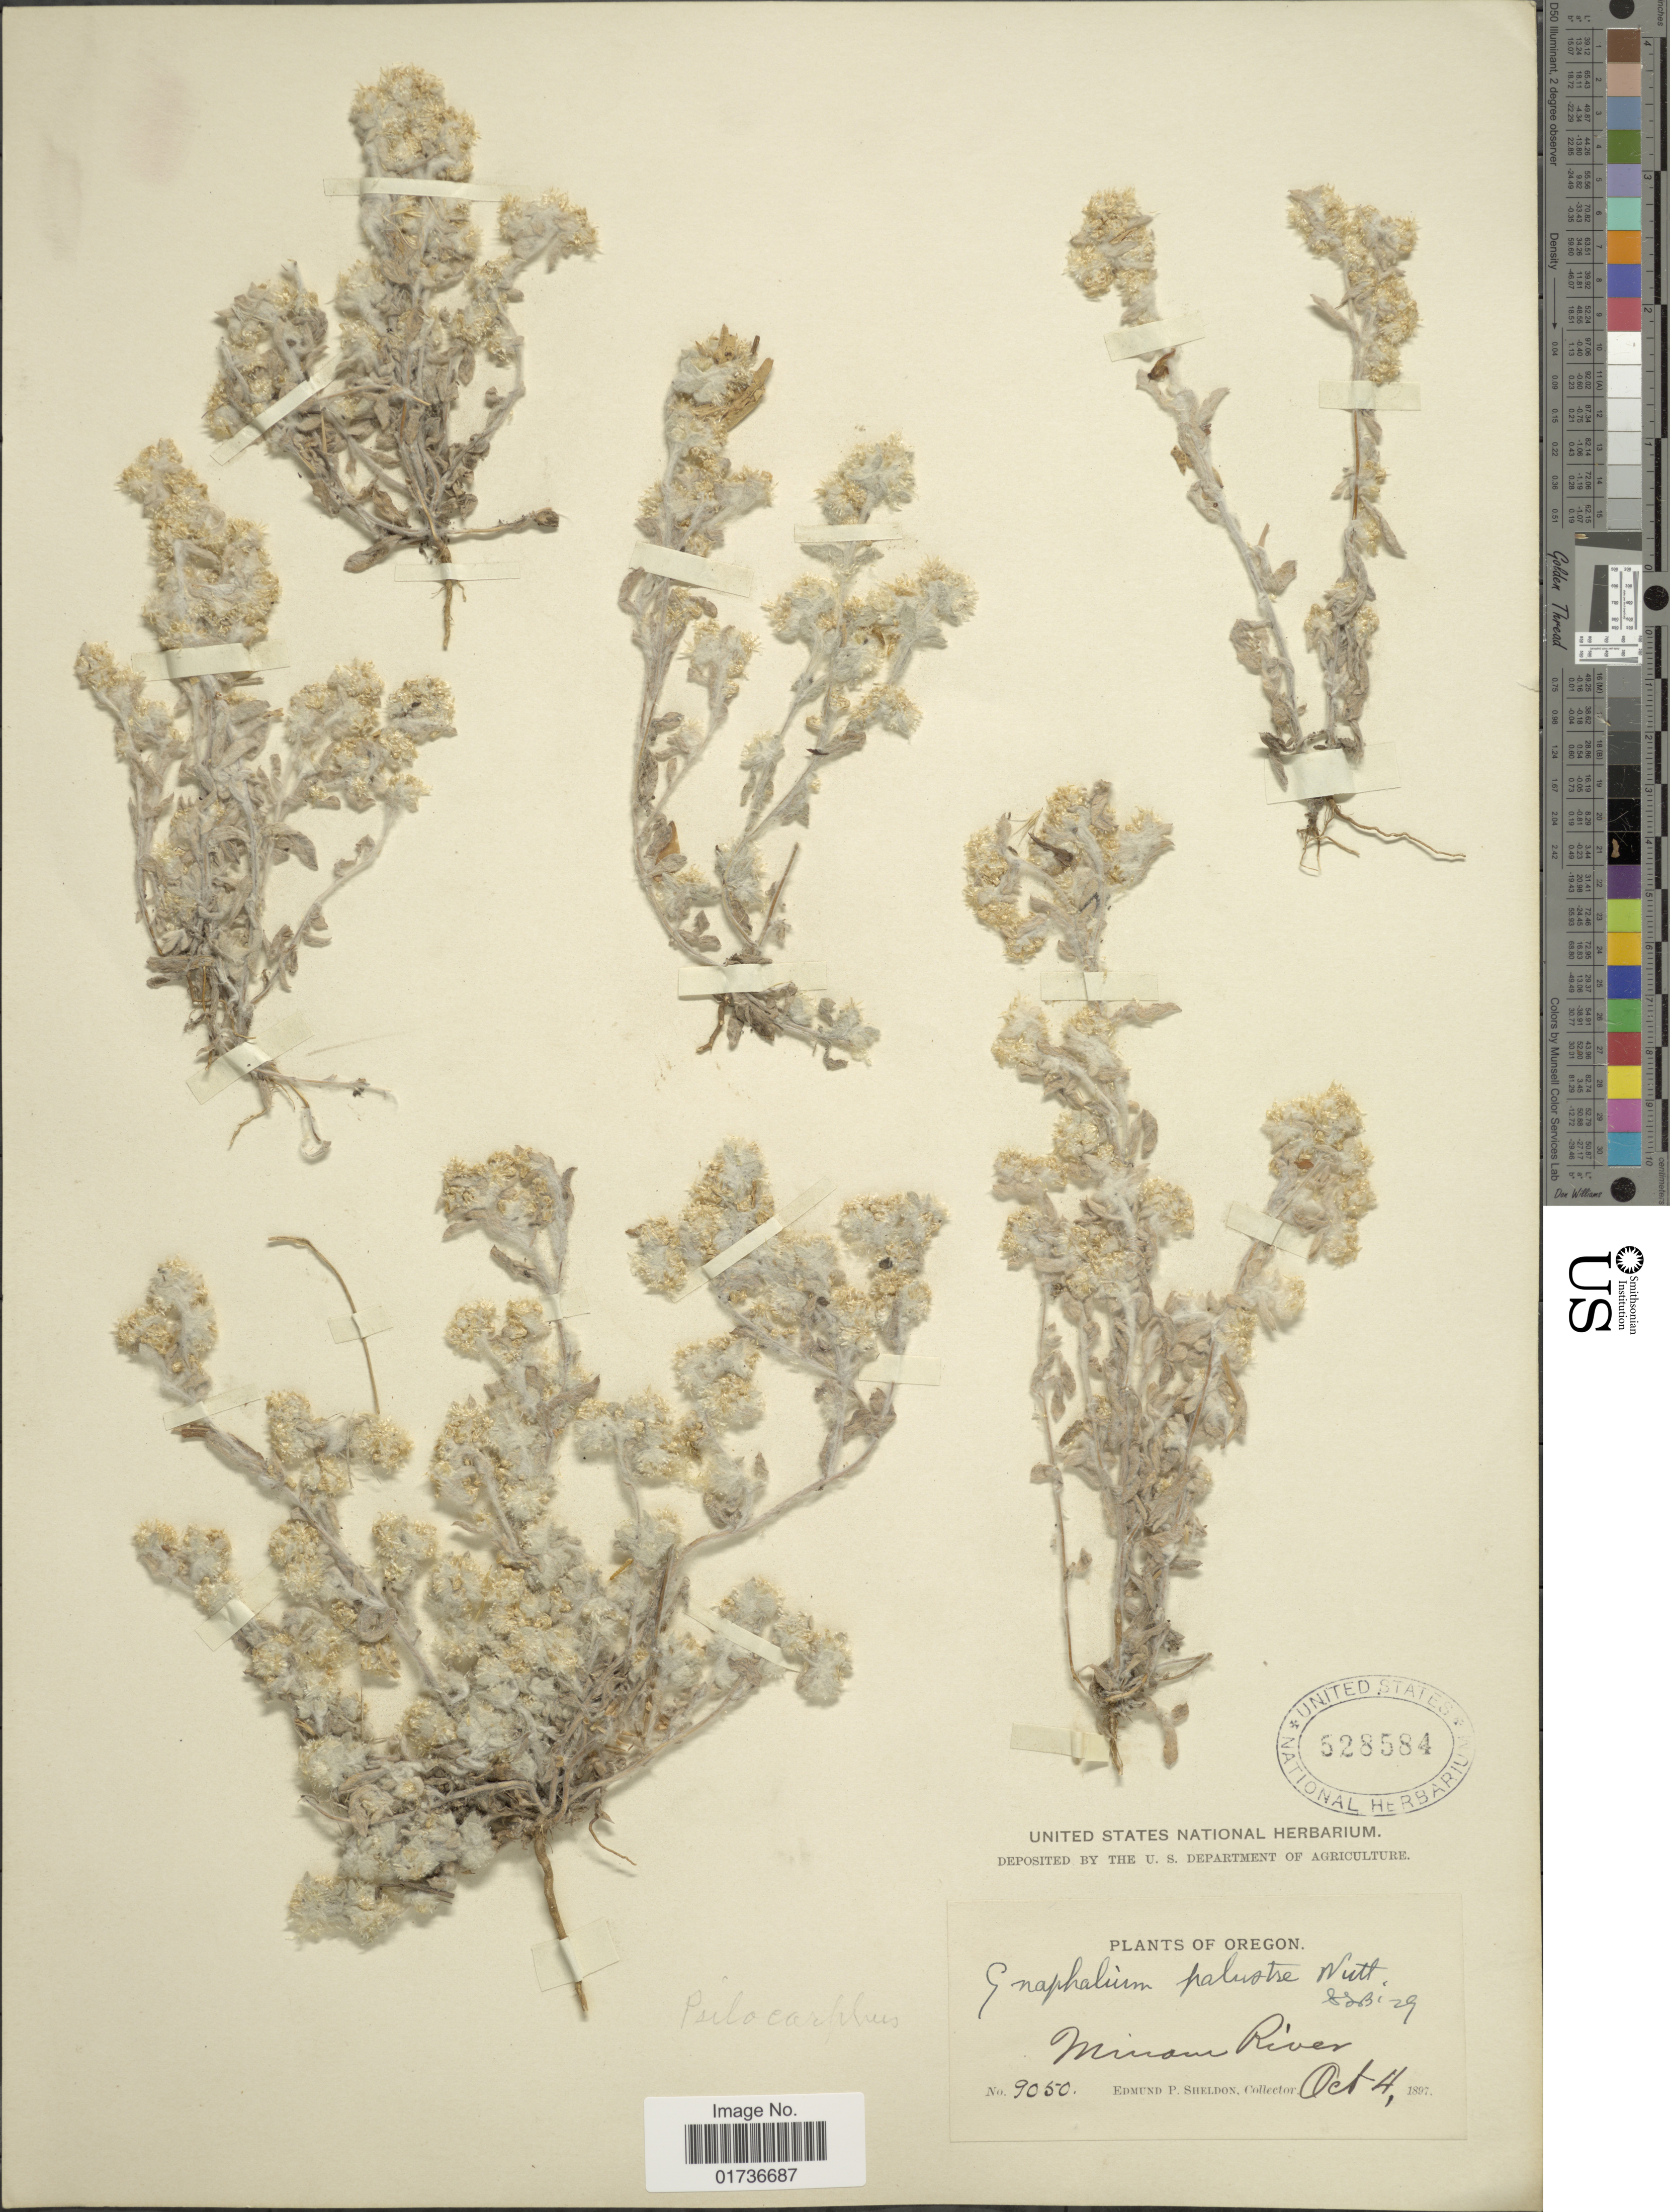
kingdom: Plantae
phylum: Tracheophyta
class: Magnoliopsida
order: Asterales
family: Asteraceae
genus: Gnaphalium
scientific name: Gnaphalium palustre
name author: Nutt.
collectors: E. P. Sheldon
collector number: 9050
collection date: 1897-10-04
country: United States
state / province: Oregon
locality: Minam River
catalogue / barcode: US 528584